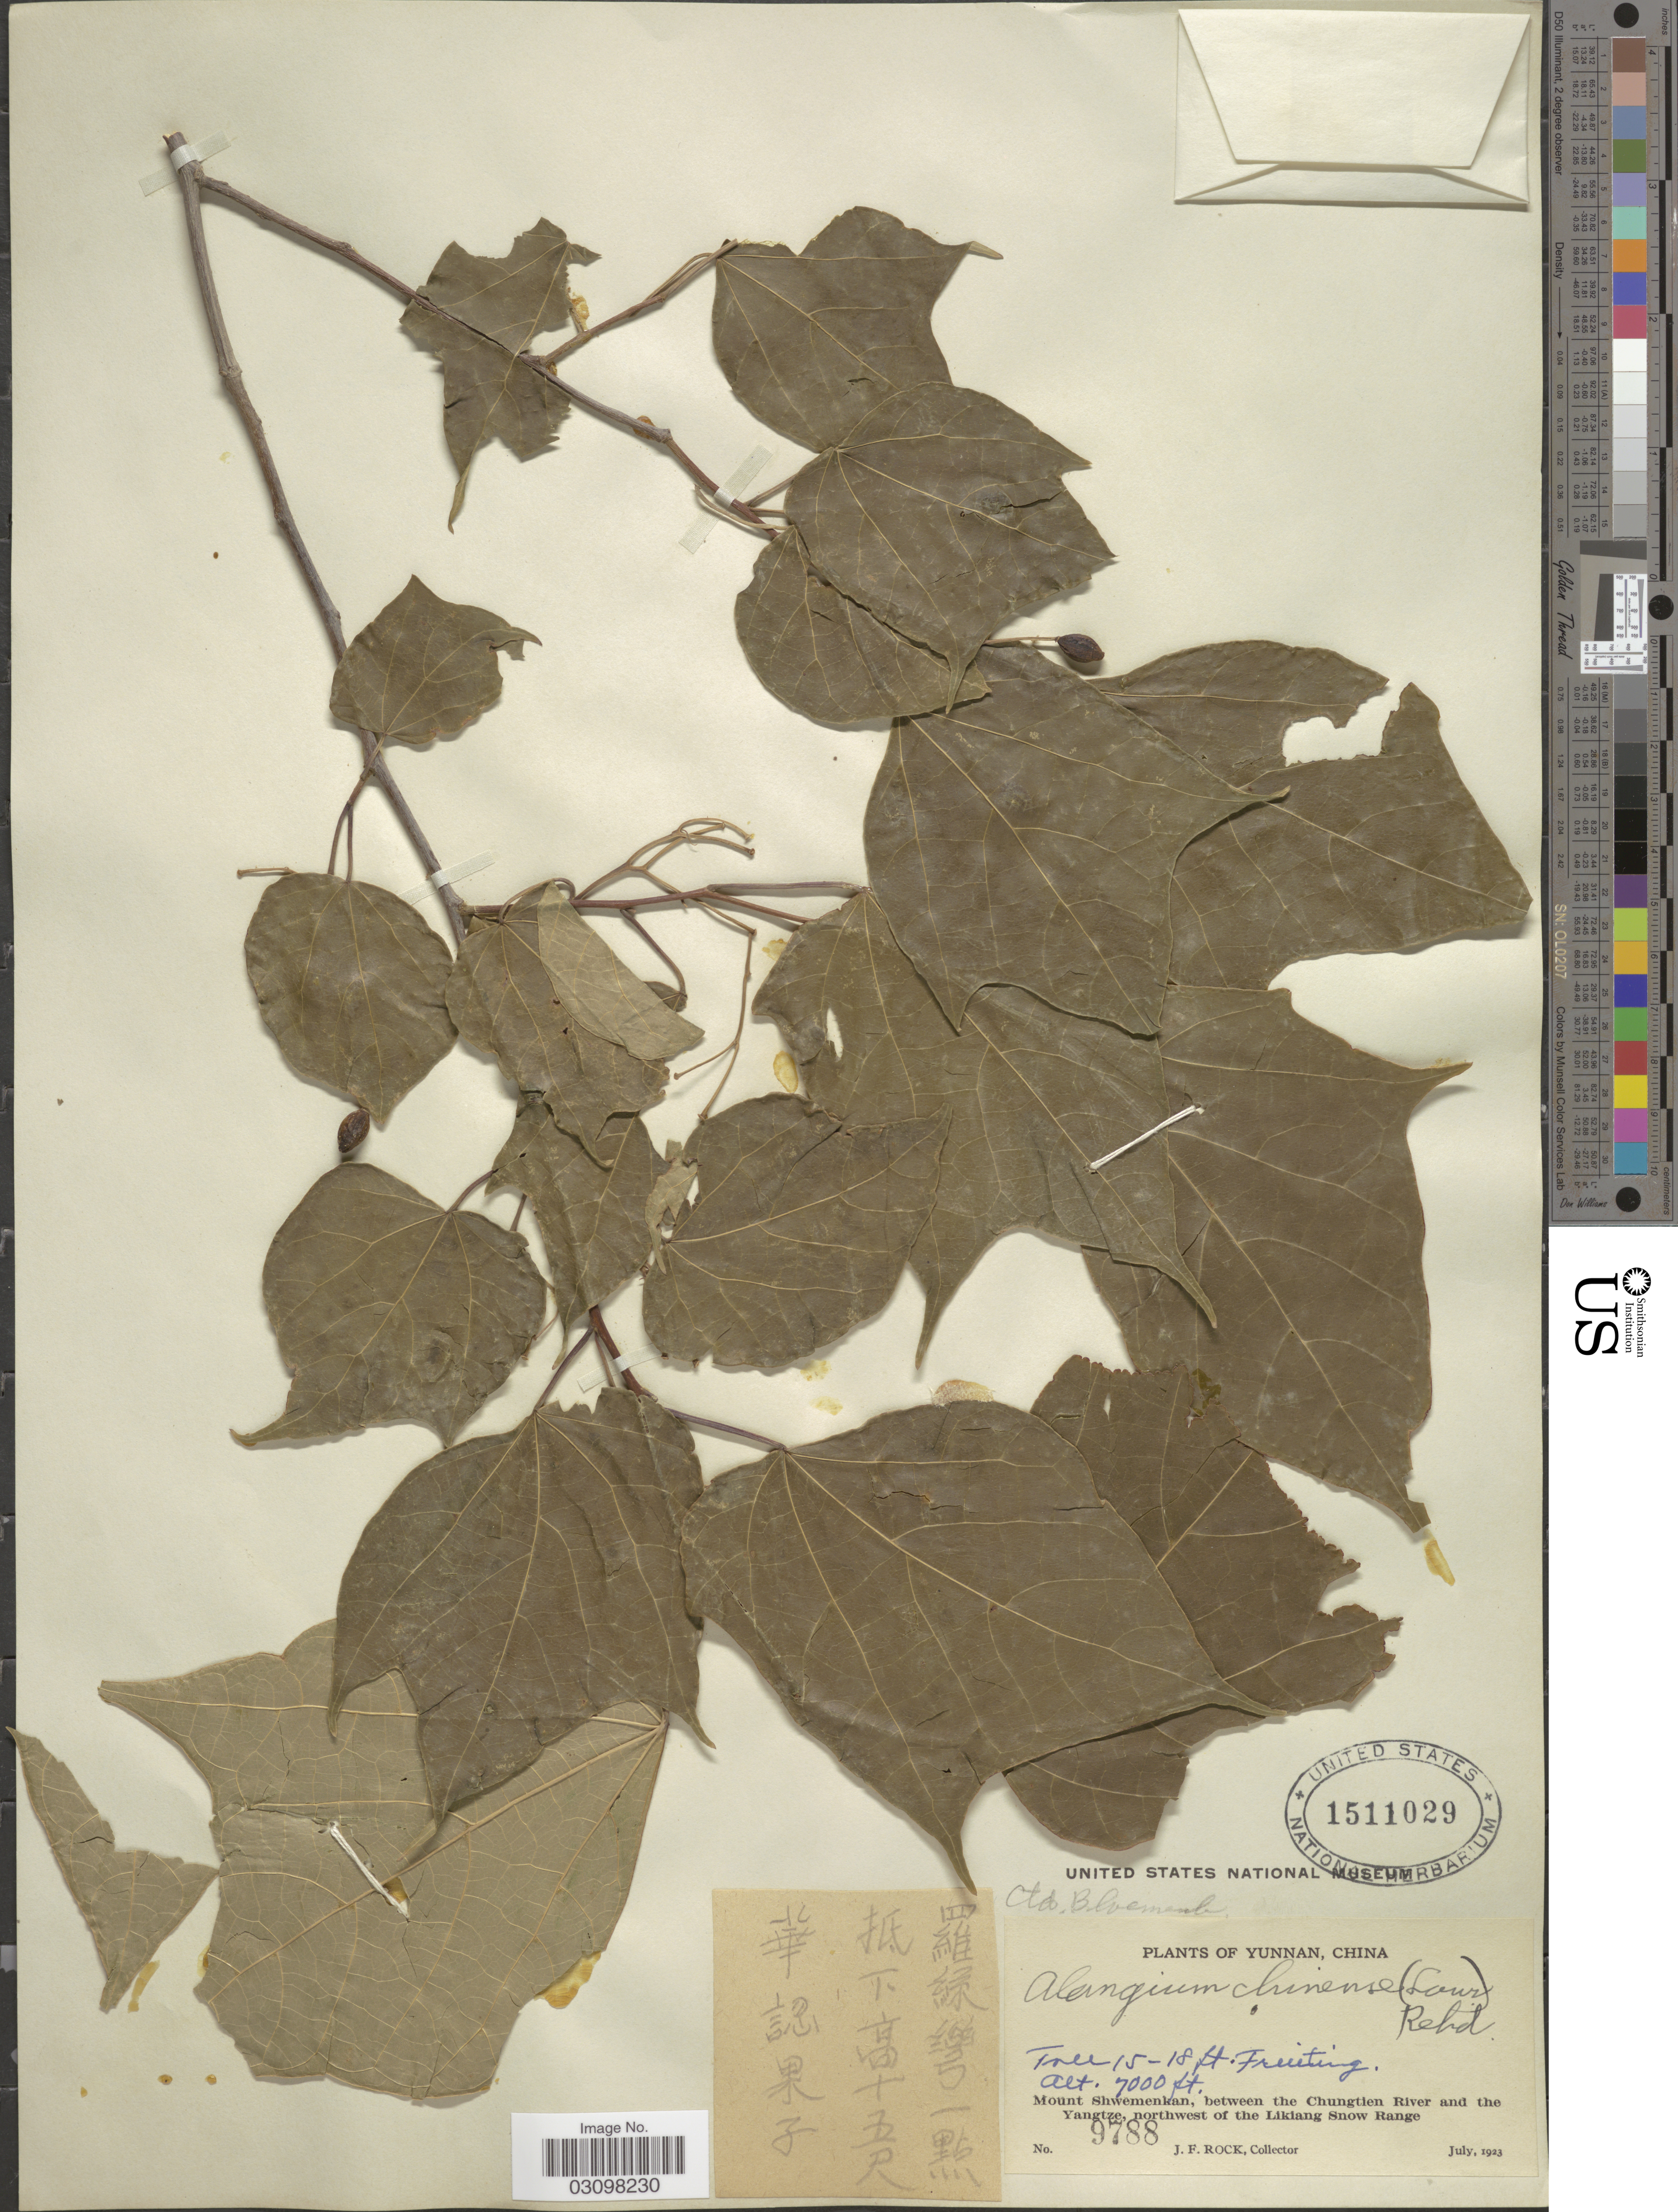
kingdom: Plantae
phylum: Tracheophyta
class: Magnoliopsida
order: Cornales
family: Cornaceae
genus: Alangium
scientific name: Alangium chinense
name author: (Harms) Rehder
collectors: J. Rock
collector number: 9788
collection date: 1923-07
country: China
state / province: Yunnan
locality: Mount Shwemenkan, between the Chungtien River and the Yangtze, northwest of the Likiang Snow Range.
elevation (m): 2134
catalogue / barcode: US 1511029